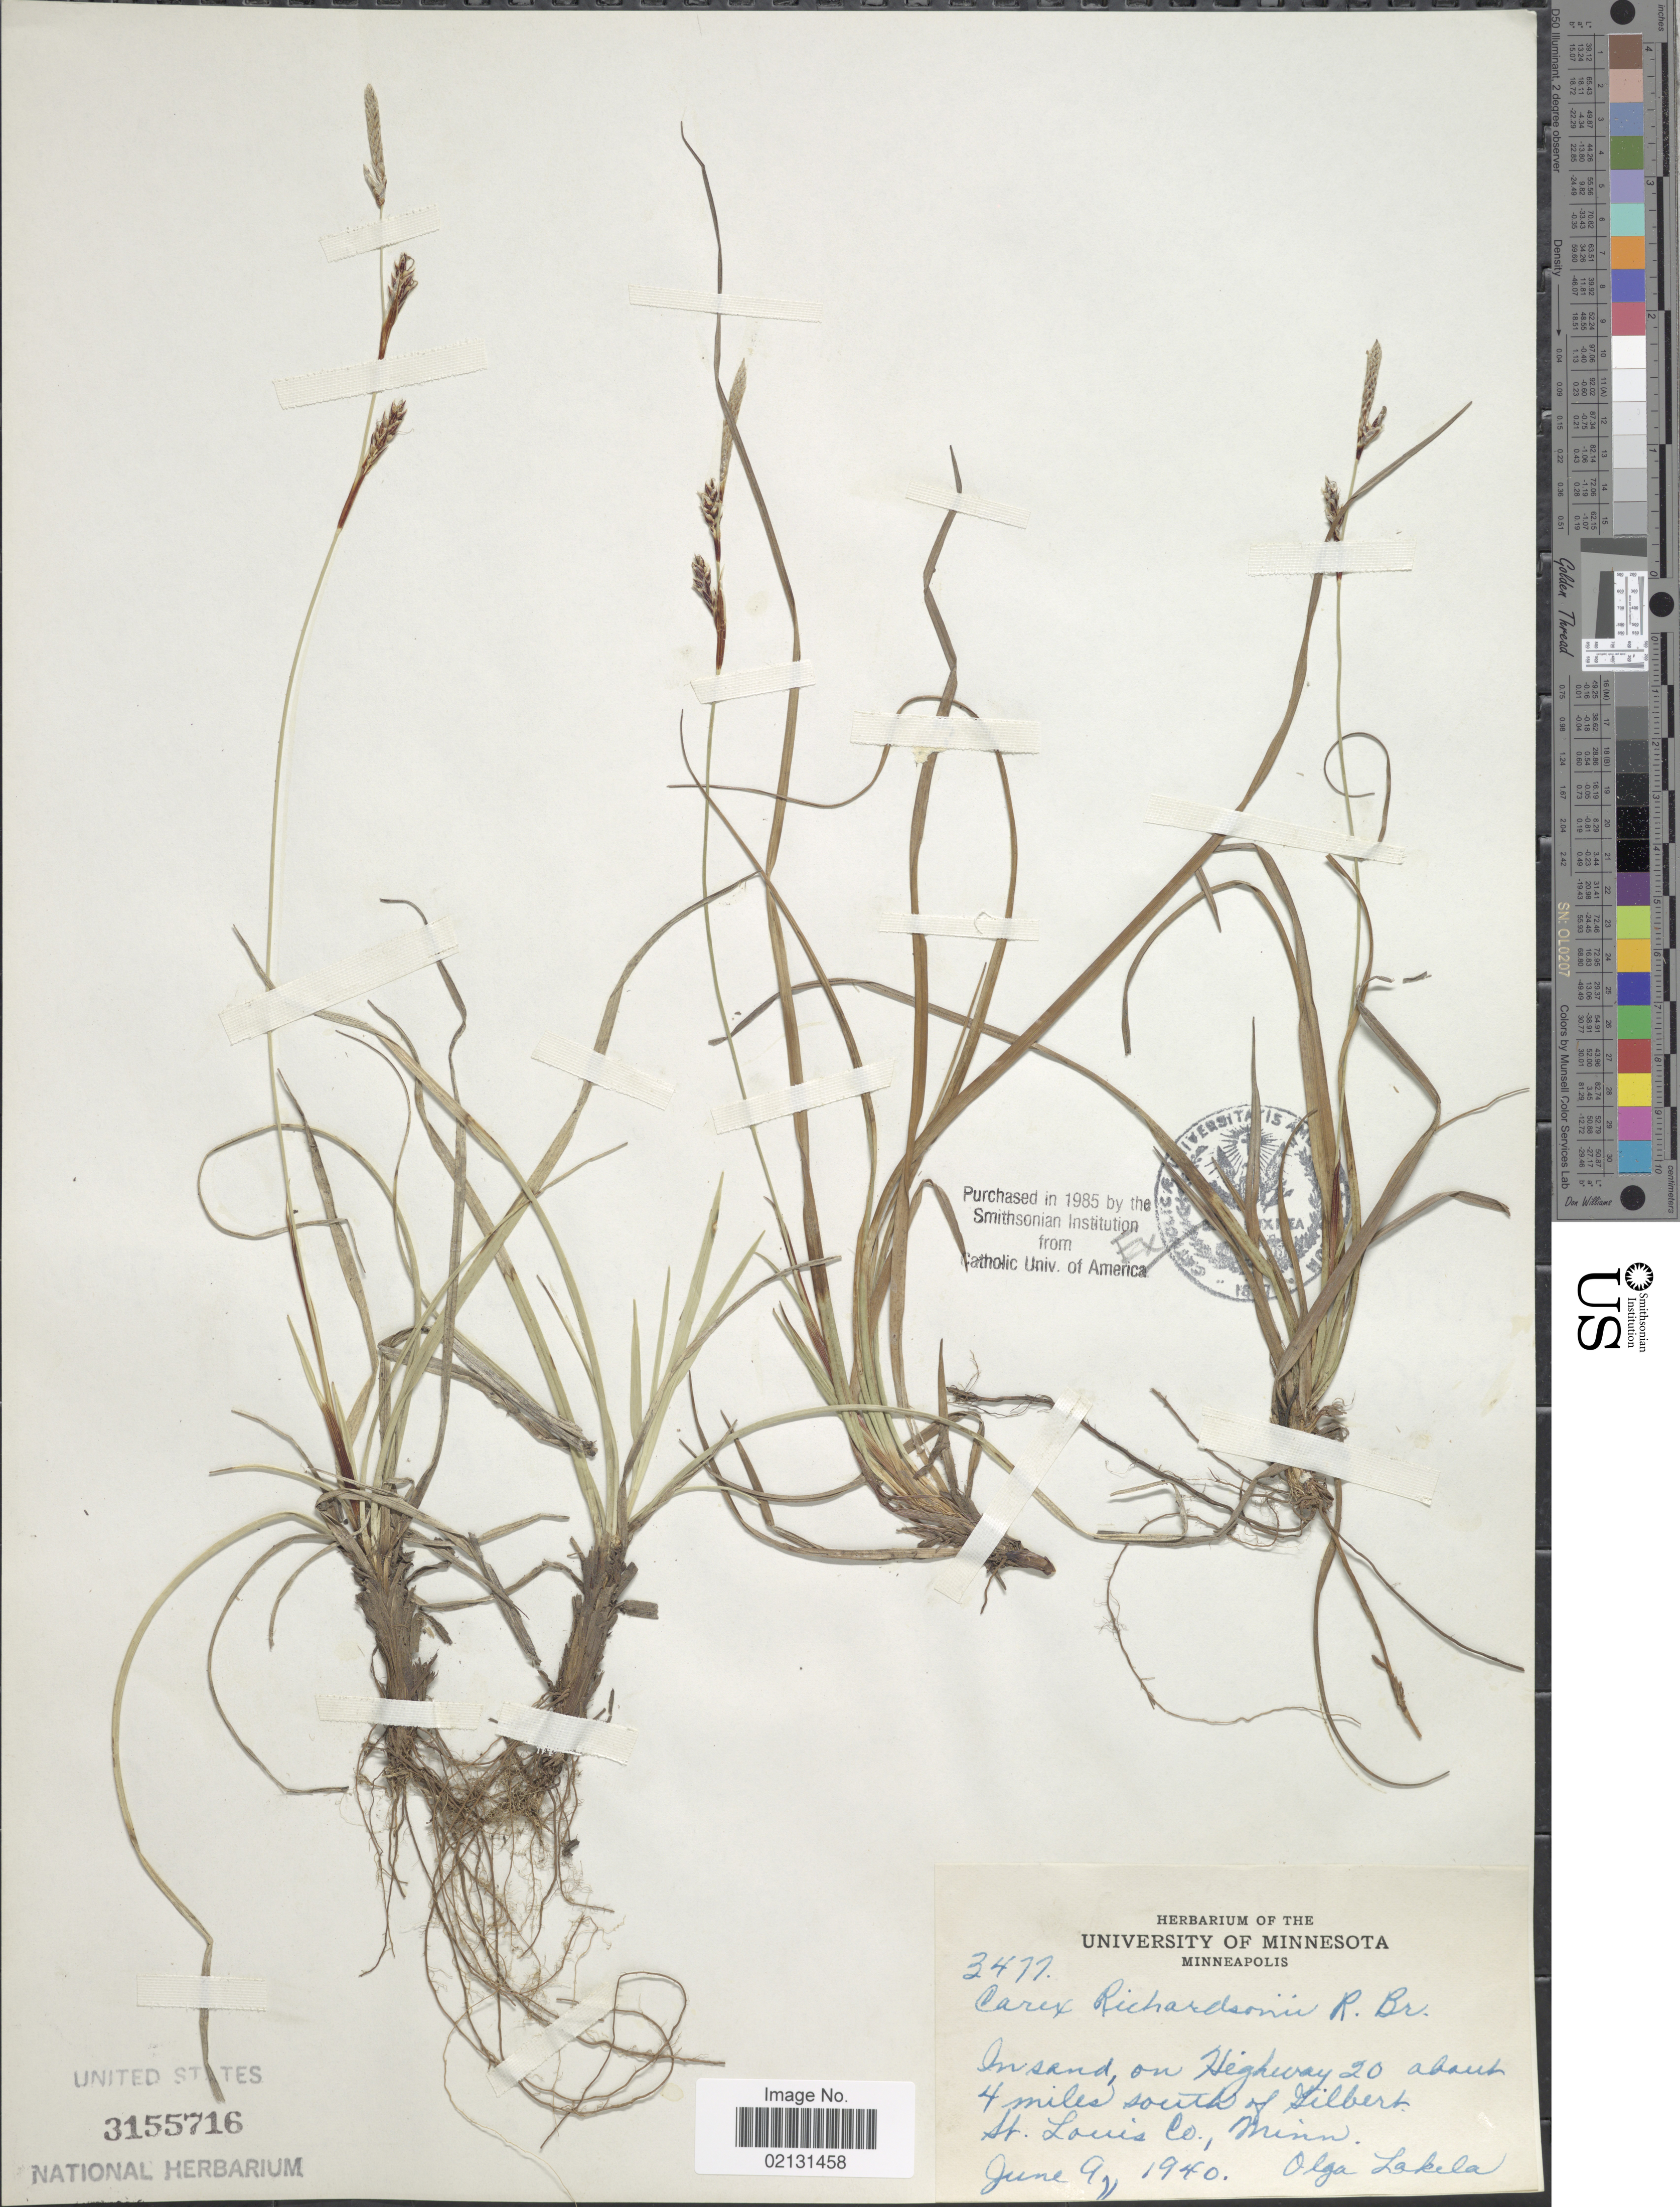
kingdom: Plantae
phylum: Tracheophyta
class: Liliopsida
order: Poales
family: Cyperaceae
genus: Carex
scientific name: Carex richardsonii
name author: R. Br.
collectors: O. K. Lakela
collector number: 3477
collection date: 1940-06-09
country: United States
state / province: Minnesota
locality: On sand, on Highway 20 about 4 miles south of Gilbert, St. Louis Co.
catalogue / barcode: US 3155716